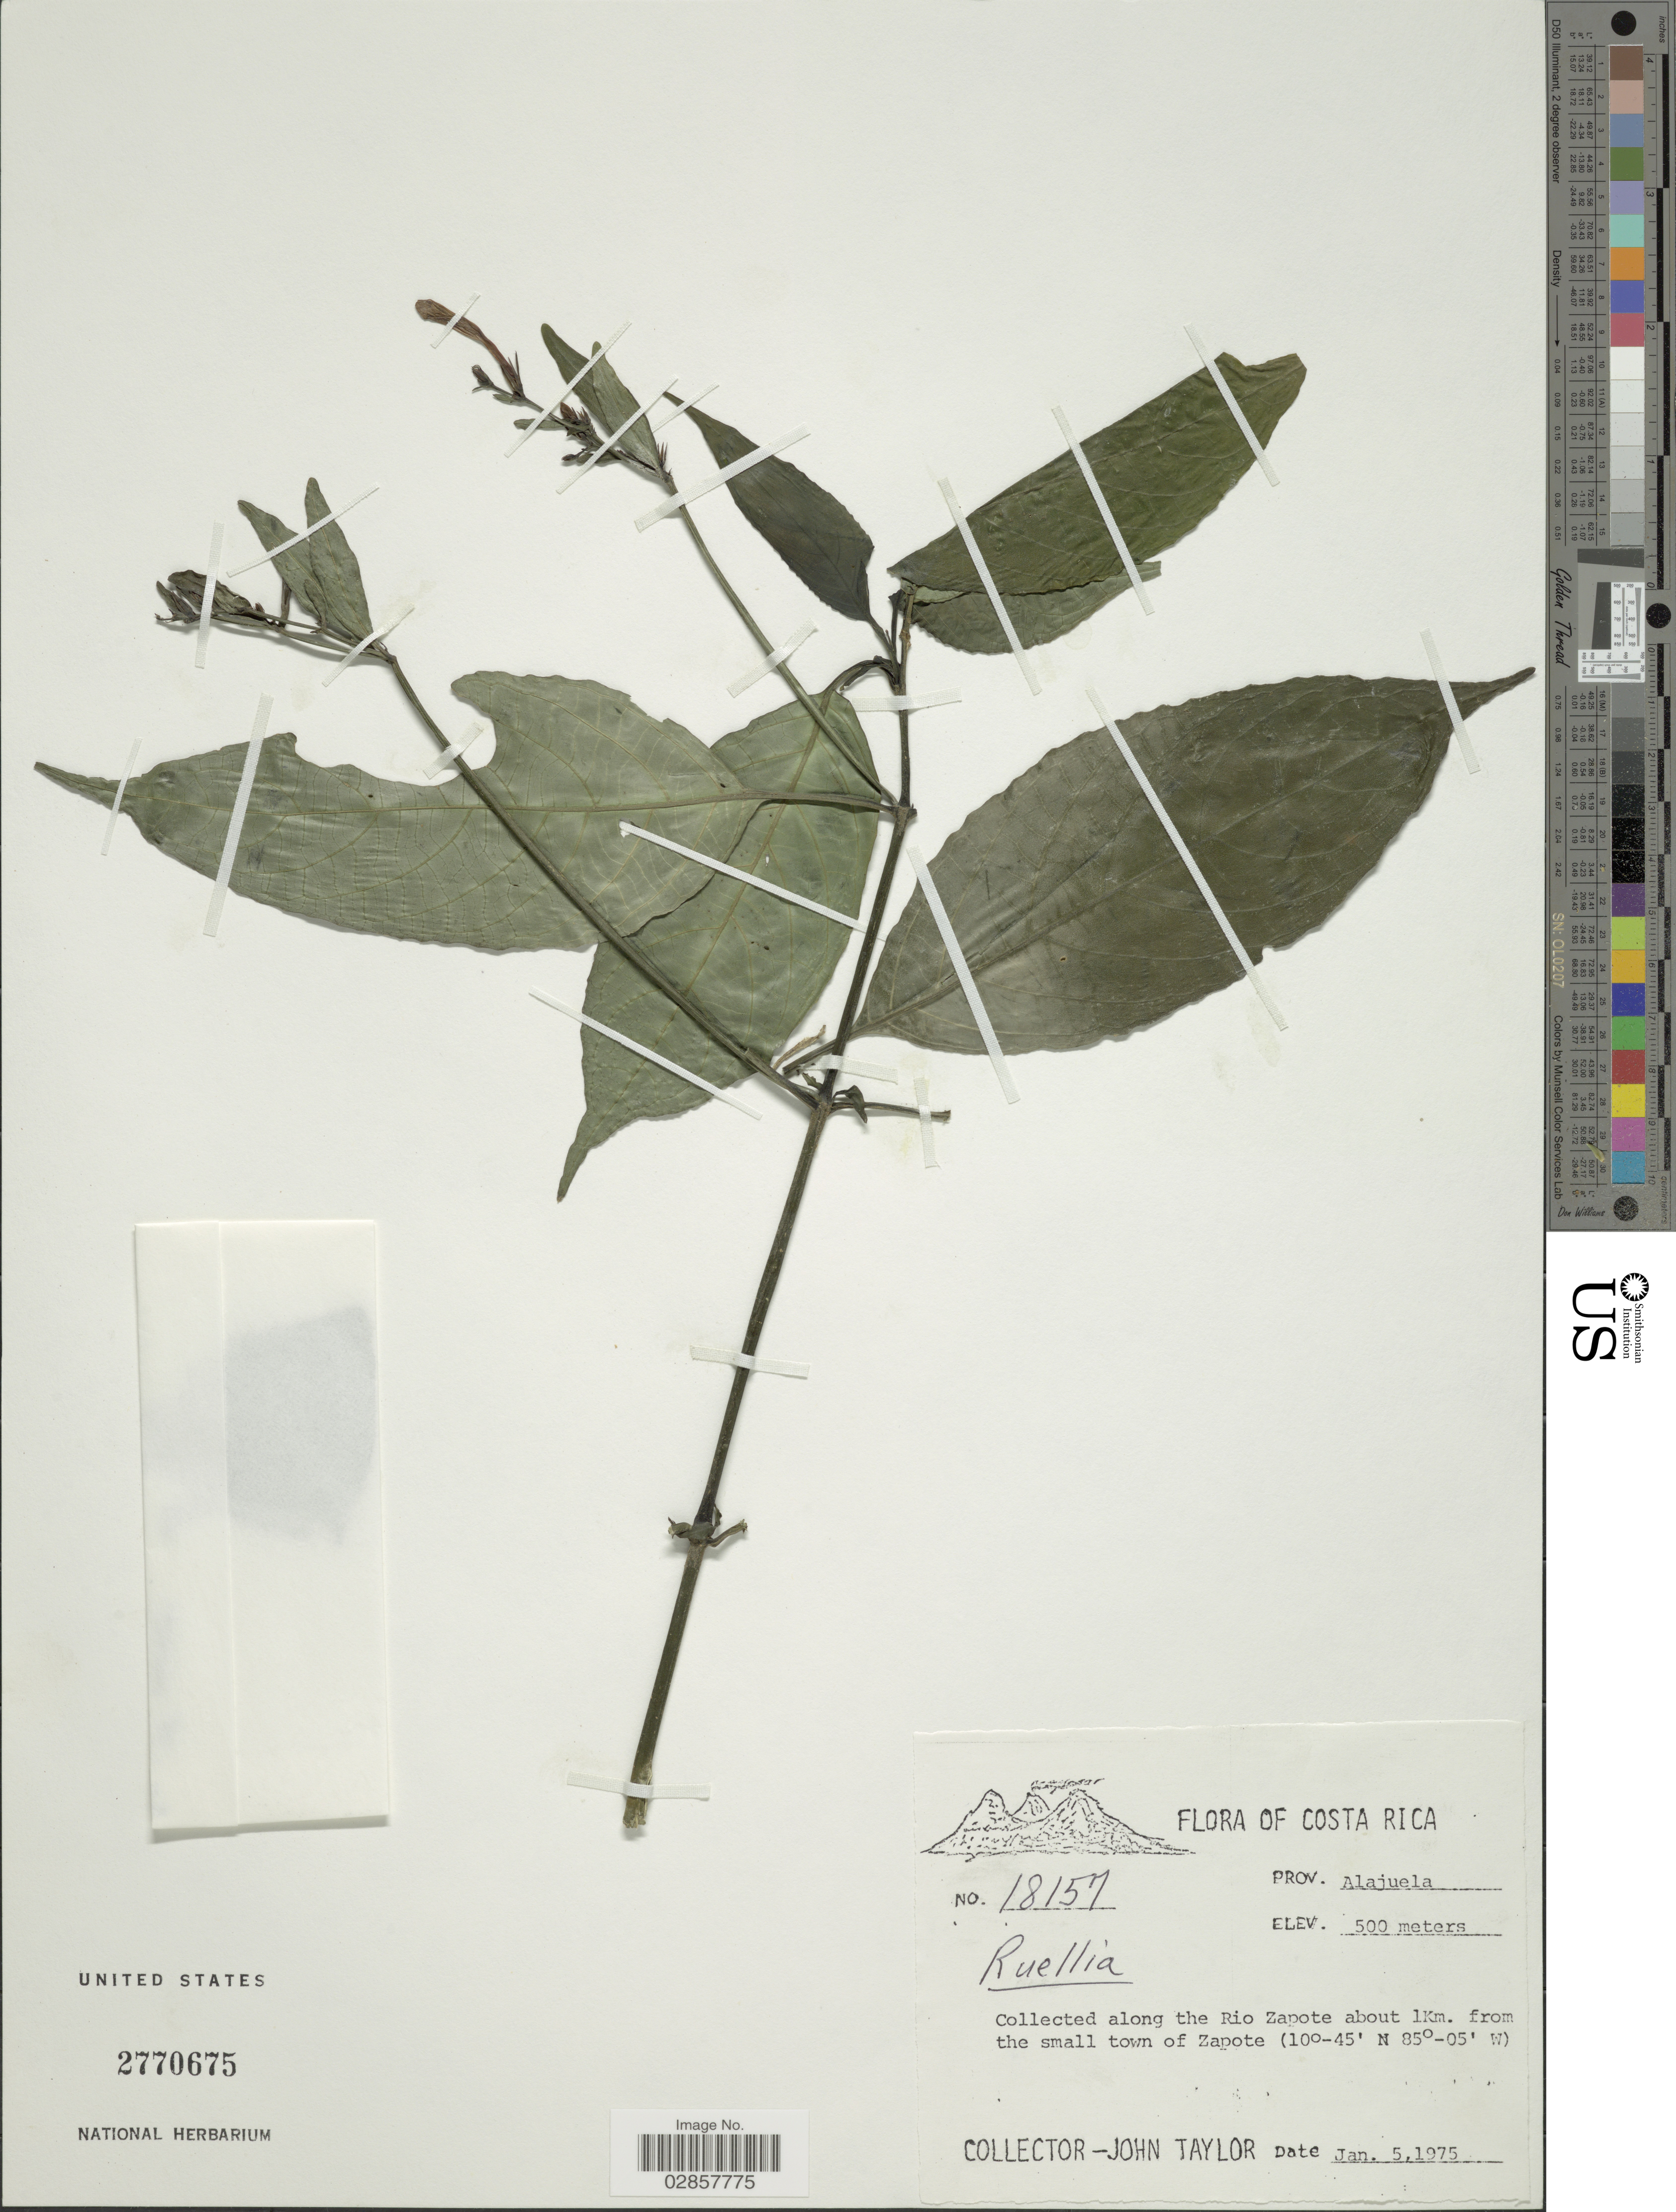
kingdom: Plantae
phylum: Tracheophyta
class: Magnoliopsida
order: Lamiales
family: Acanthaceae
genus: Ruellia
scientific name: Ruellia metallica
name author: Leonard in Standl.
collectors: J. Taylor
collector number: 18157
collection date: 1975-01-05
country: Costa Rica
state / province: Alajuela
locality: Along the Rio Zapote about 1Km. from the small town of Zapote.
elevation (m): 500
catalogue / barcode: US 2770675